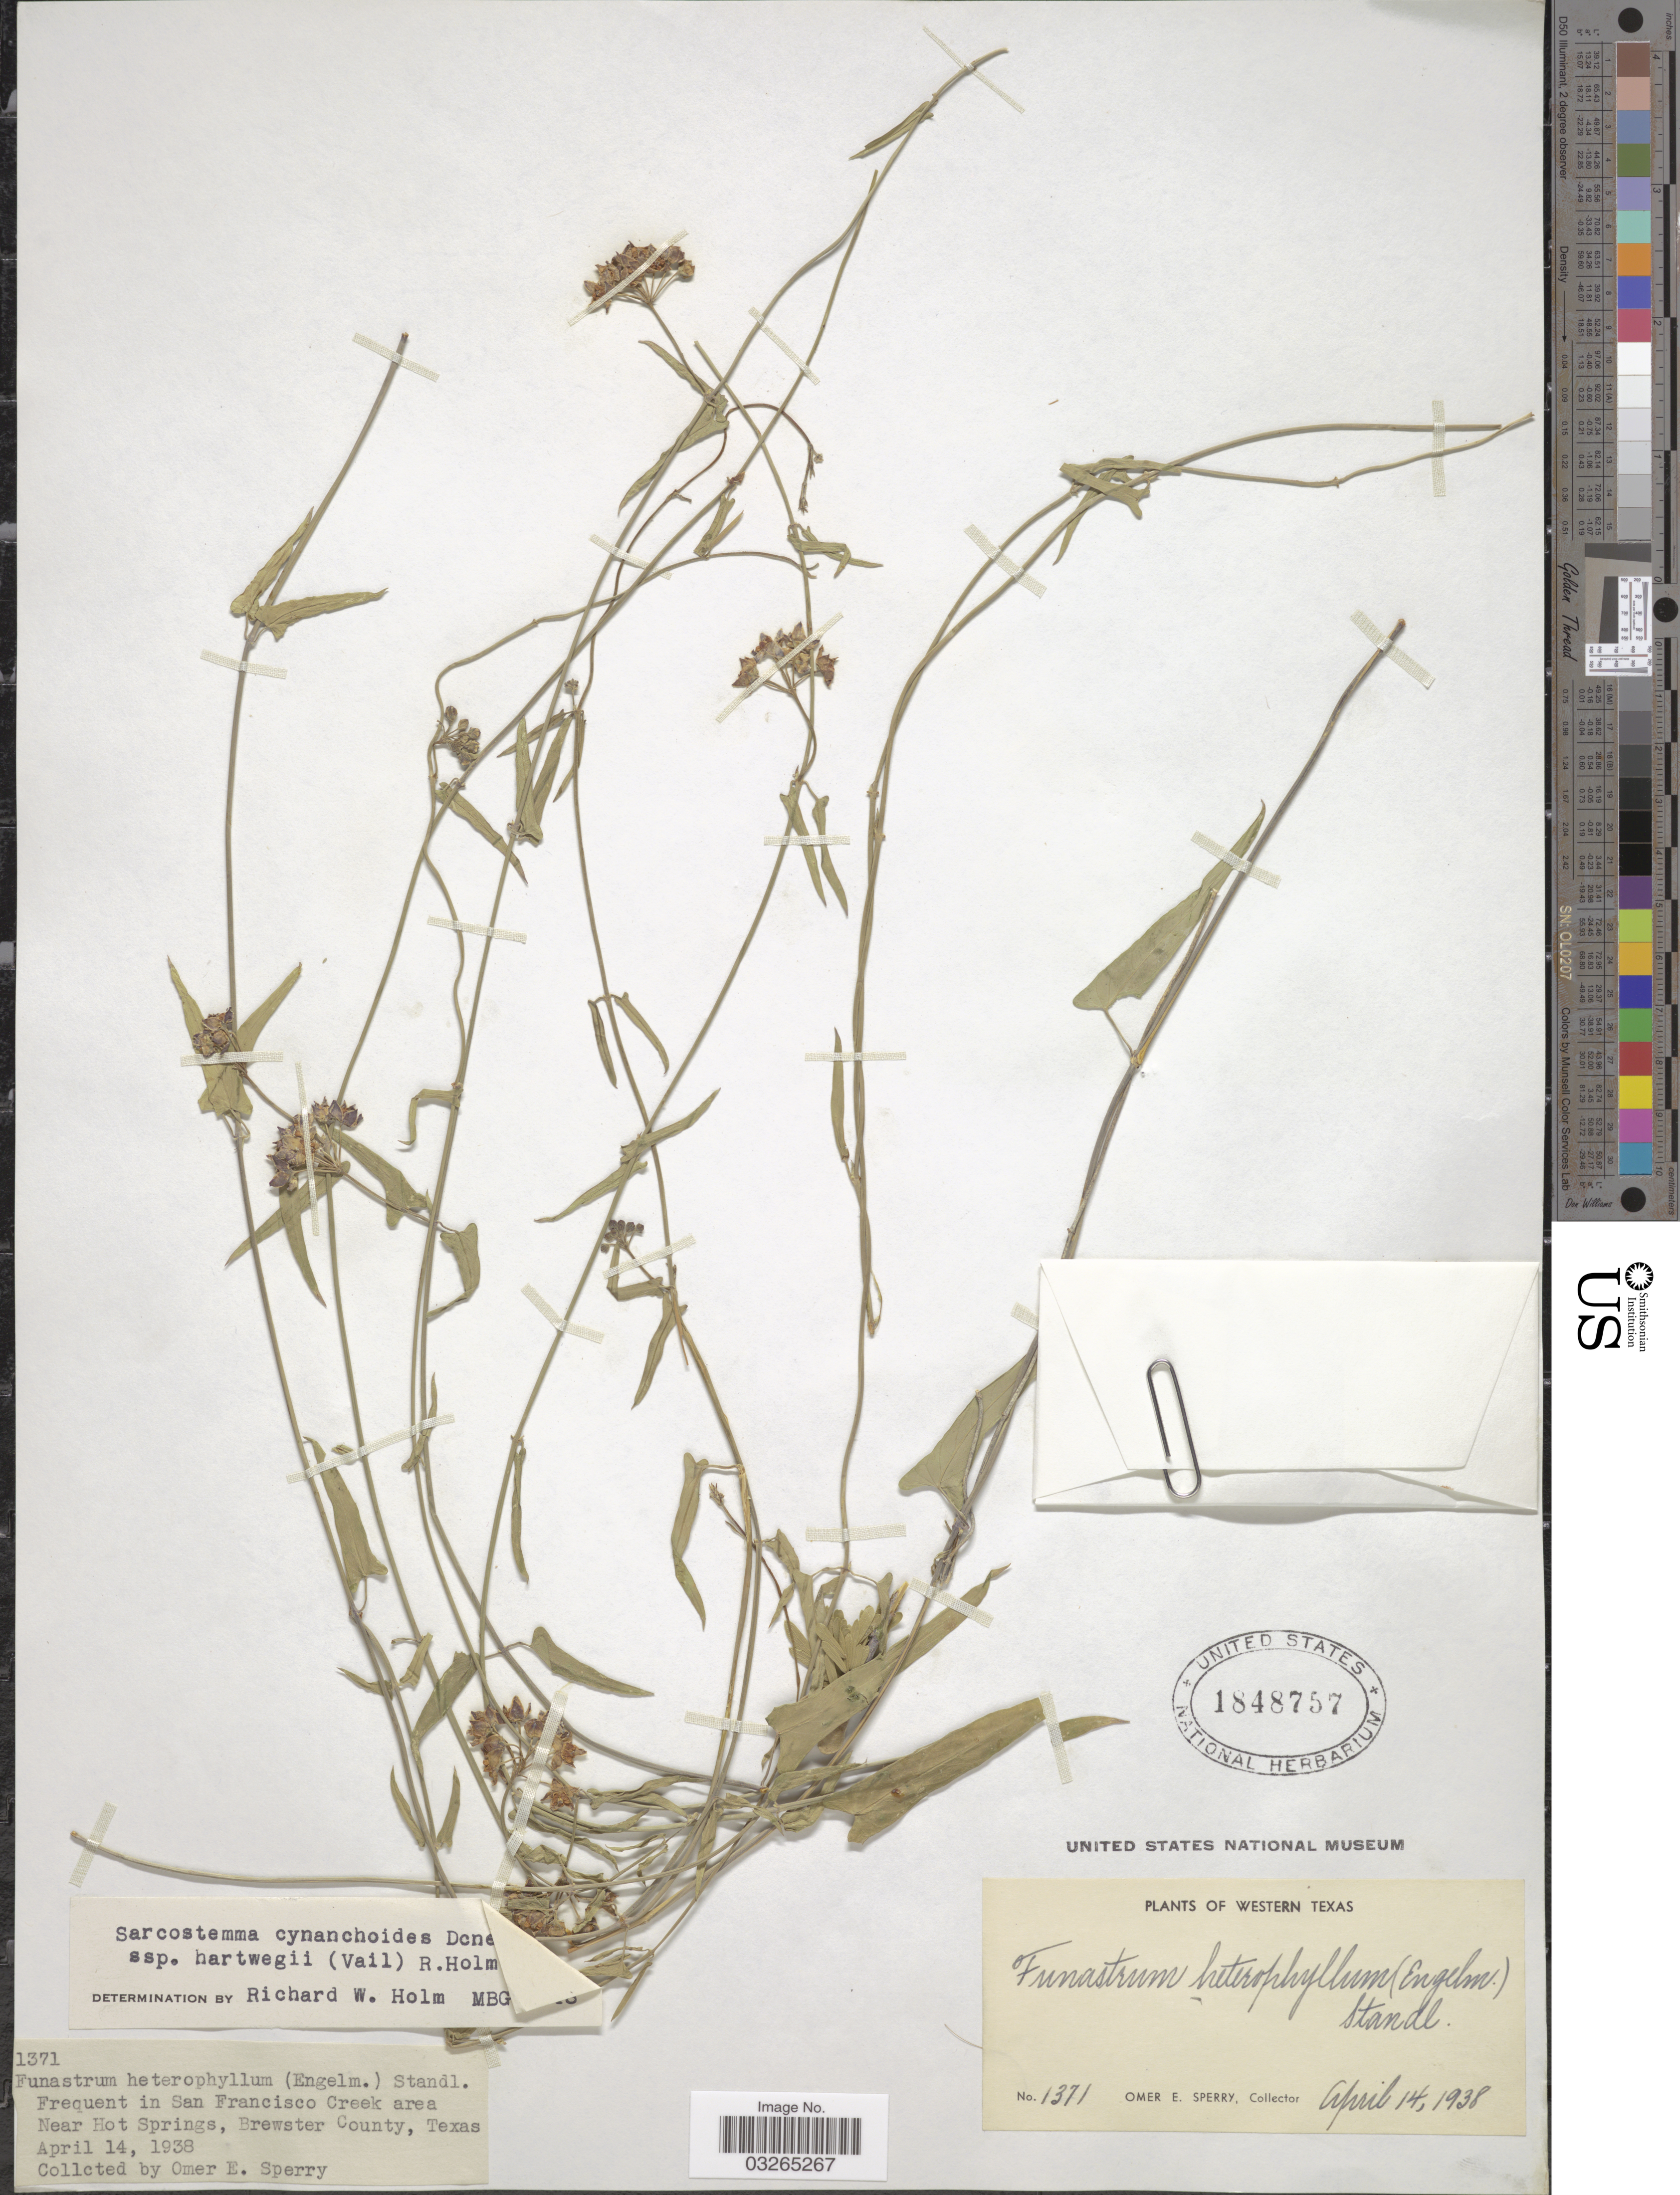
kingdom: Plantae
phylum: Tracheophyta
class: Magnoliopsida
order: Gentianales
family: Apocynaceae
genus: Sarcostemma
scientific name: Sarcostemma cynanchoides var. hartwegii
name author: (R.W. Holm) Shinners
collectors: O. E. Sperry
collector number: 1371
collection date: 1938-04-14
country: United States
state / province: Texas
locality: Western Texas, Frequent in San Francisco Creek area, Near Hot Springs, Brewster County.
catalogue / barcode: US 1848757